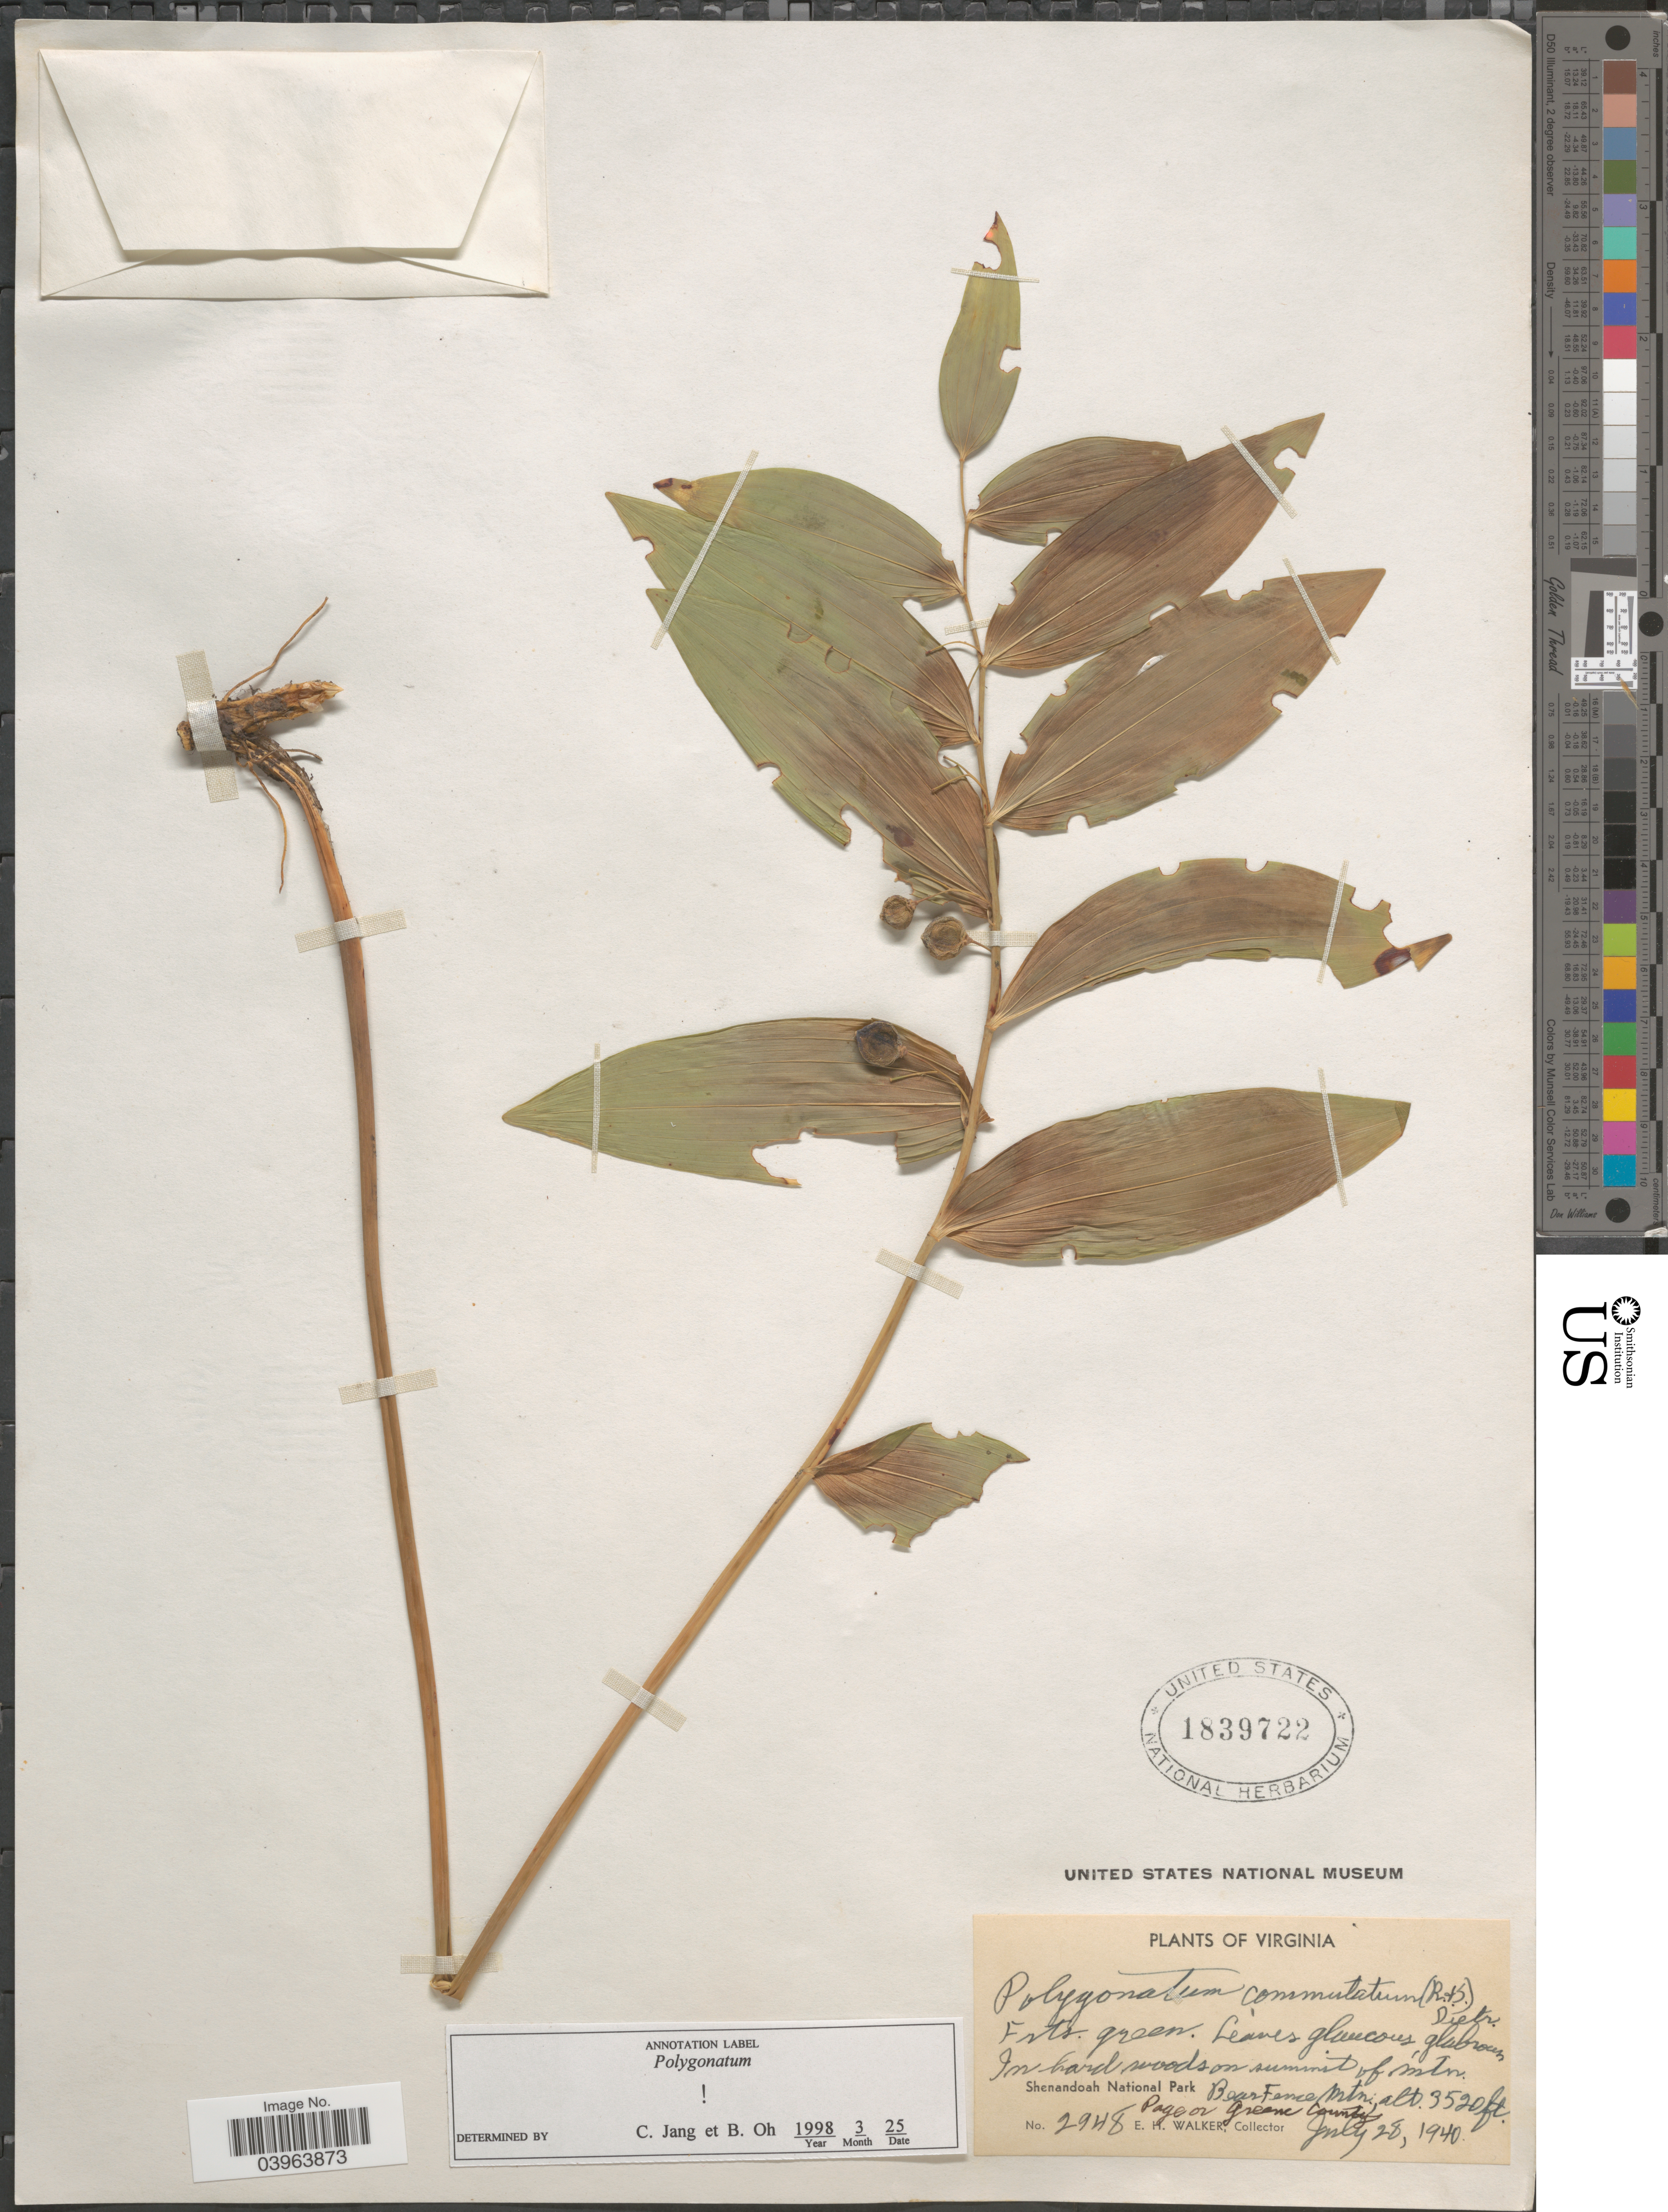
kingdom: Plantae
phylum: Tracheophyta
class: Liliopsida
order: Asparagales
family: Asparagaceae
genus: Polygonatum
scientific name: Polygonatum commutatum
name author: (Schult. f.) A. Dietr.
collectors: E. H. Walker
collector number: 2948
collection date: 1940-07-28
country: United States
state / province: Virginia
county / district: Greene / Page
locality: In hard woods on summit of mtn. Shenandoah National Park. Bear Fence Mtn; Page or Greene County.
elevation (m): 1073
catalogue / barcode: US 1839722